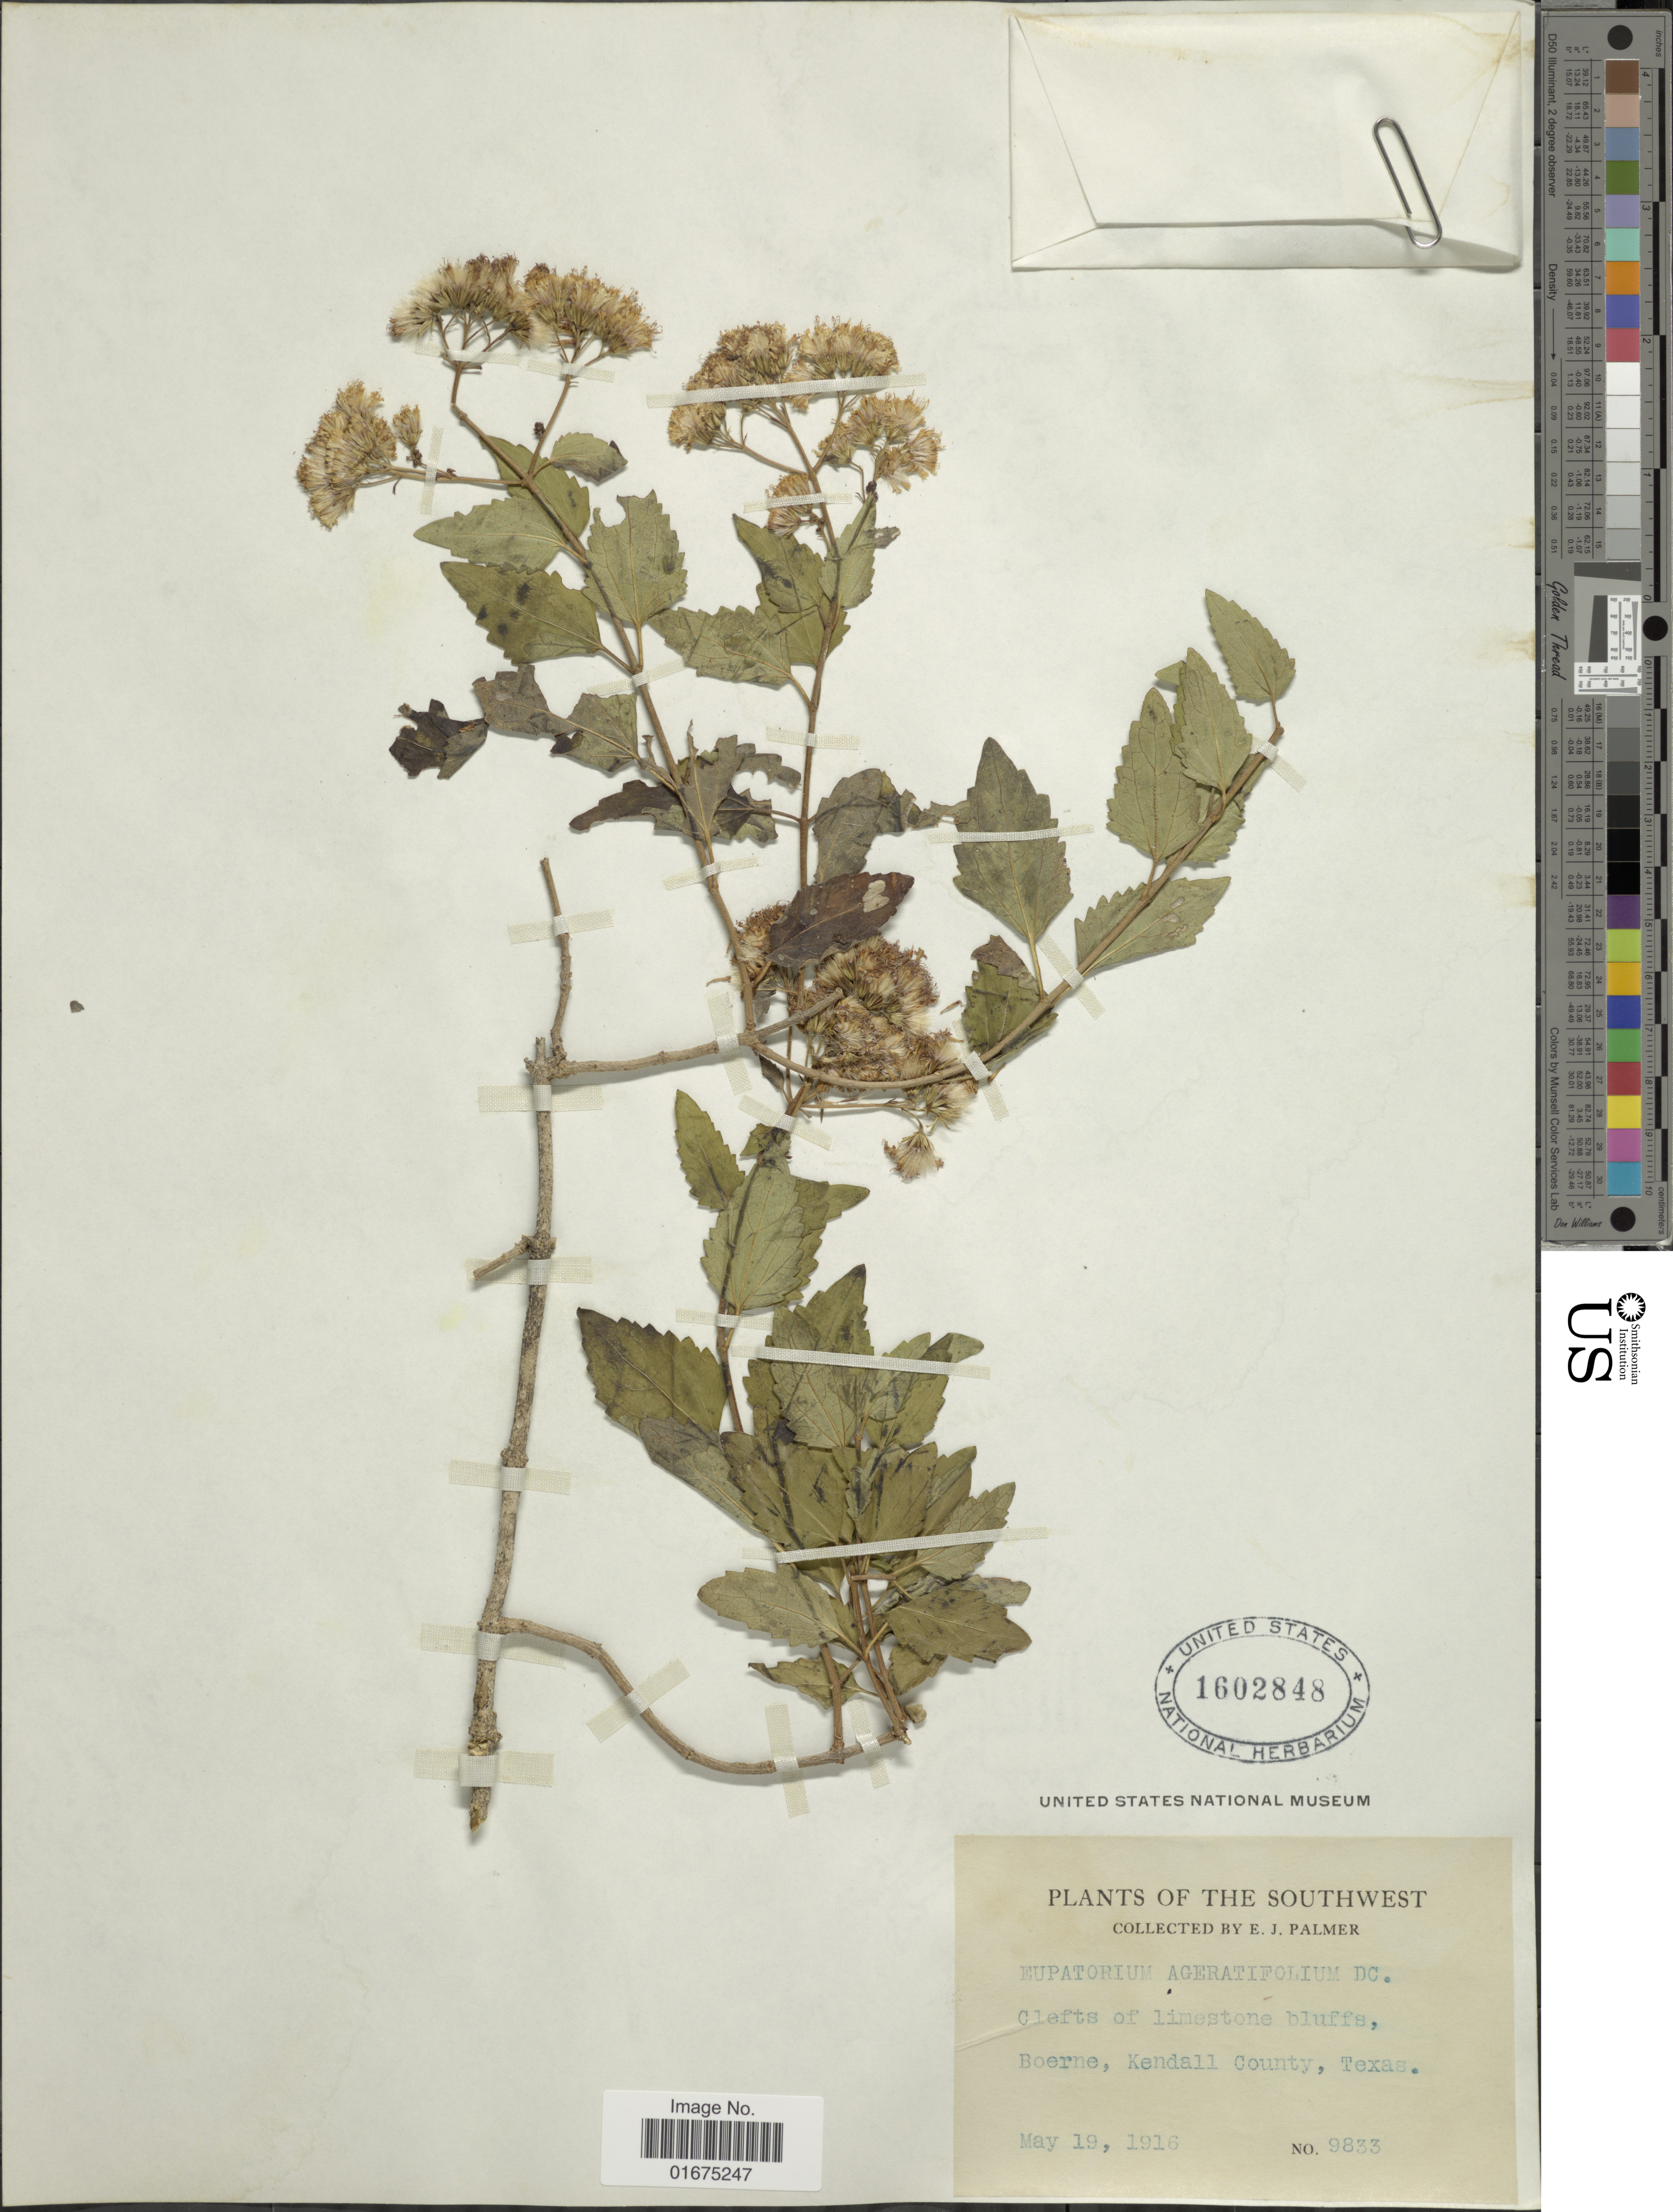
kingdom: Plantae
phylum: Tracheophyta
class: Magnoliopsida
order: Asterales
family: Asteraceae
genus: Ageratina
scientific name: Ageratina havanensis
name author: (Kunth) R.M. King & H. Rob.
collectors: E. J. Palmer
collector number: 9833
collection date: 1916-05-19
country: United States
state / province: Texas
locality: The Southwest, Clefts limestone bluffs, Boerne, Kendall County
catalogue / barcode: US 1602848